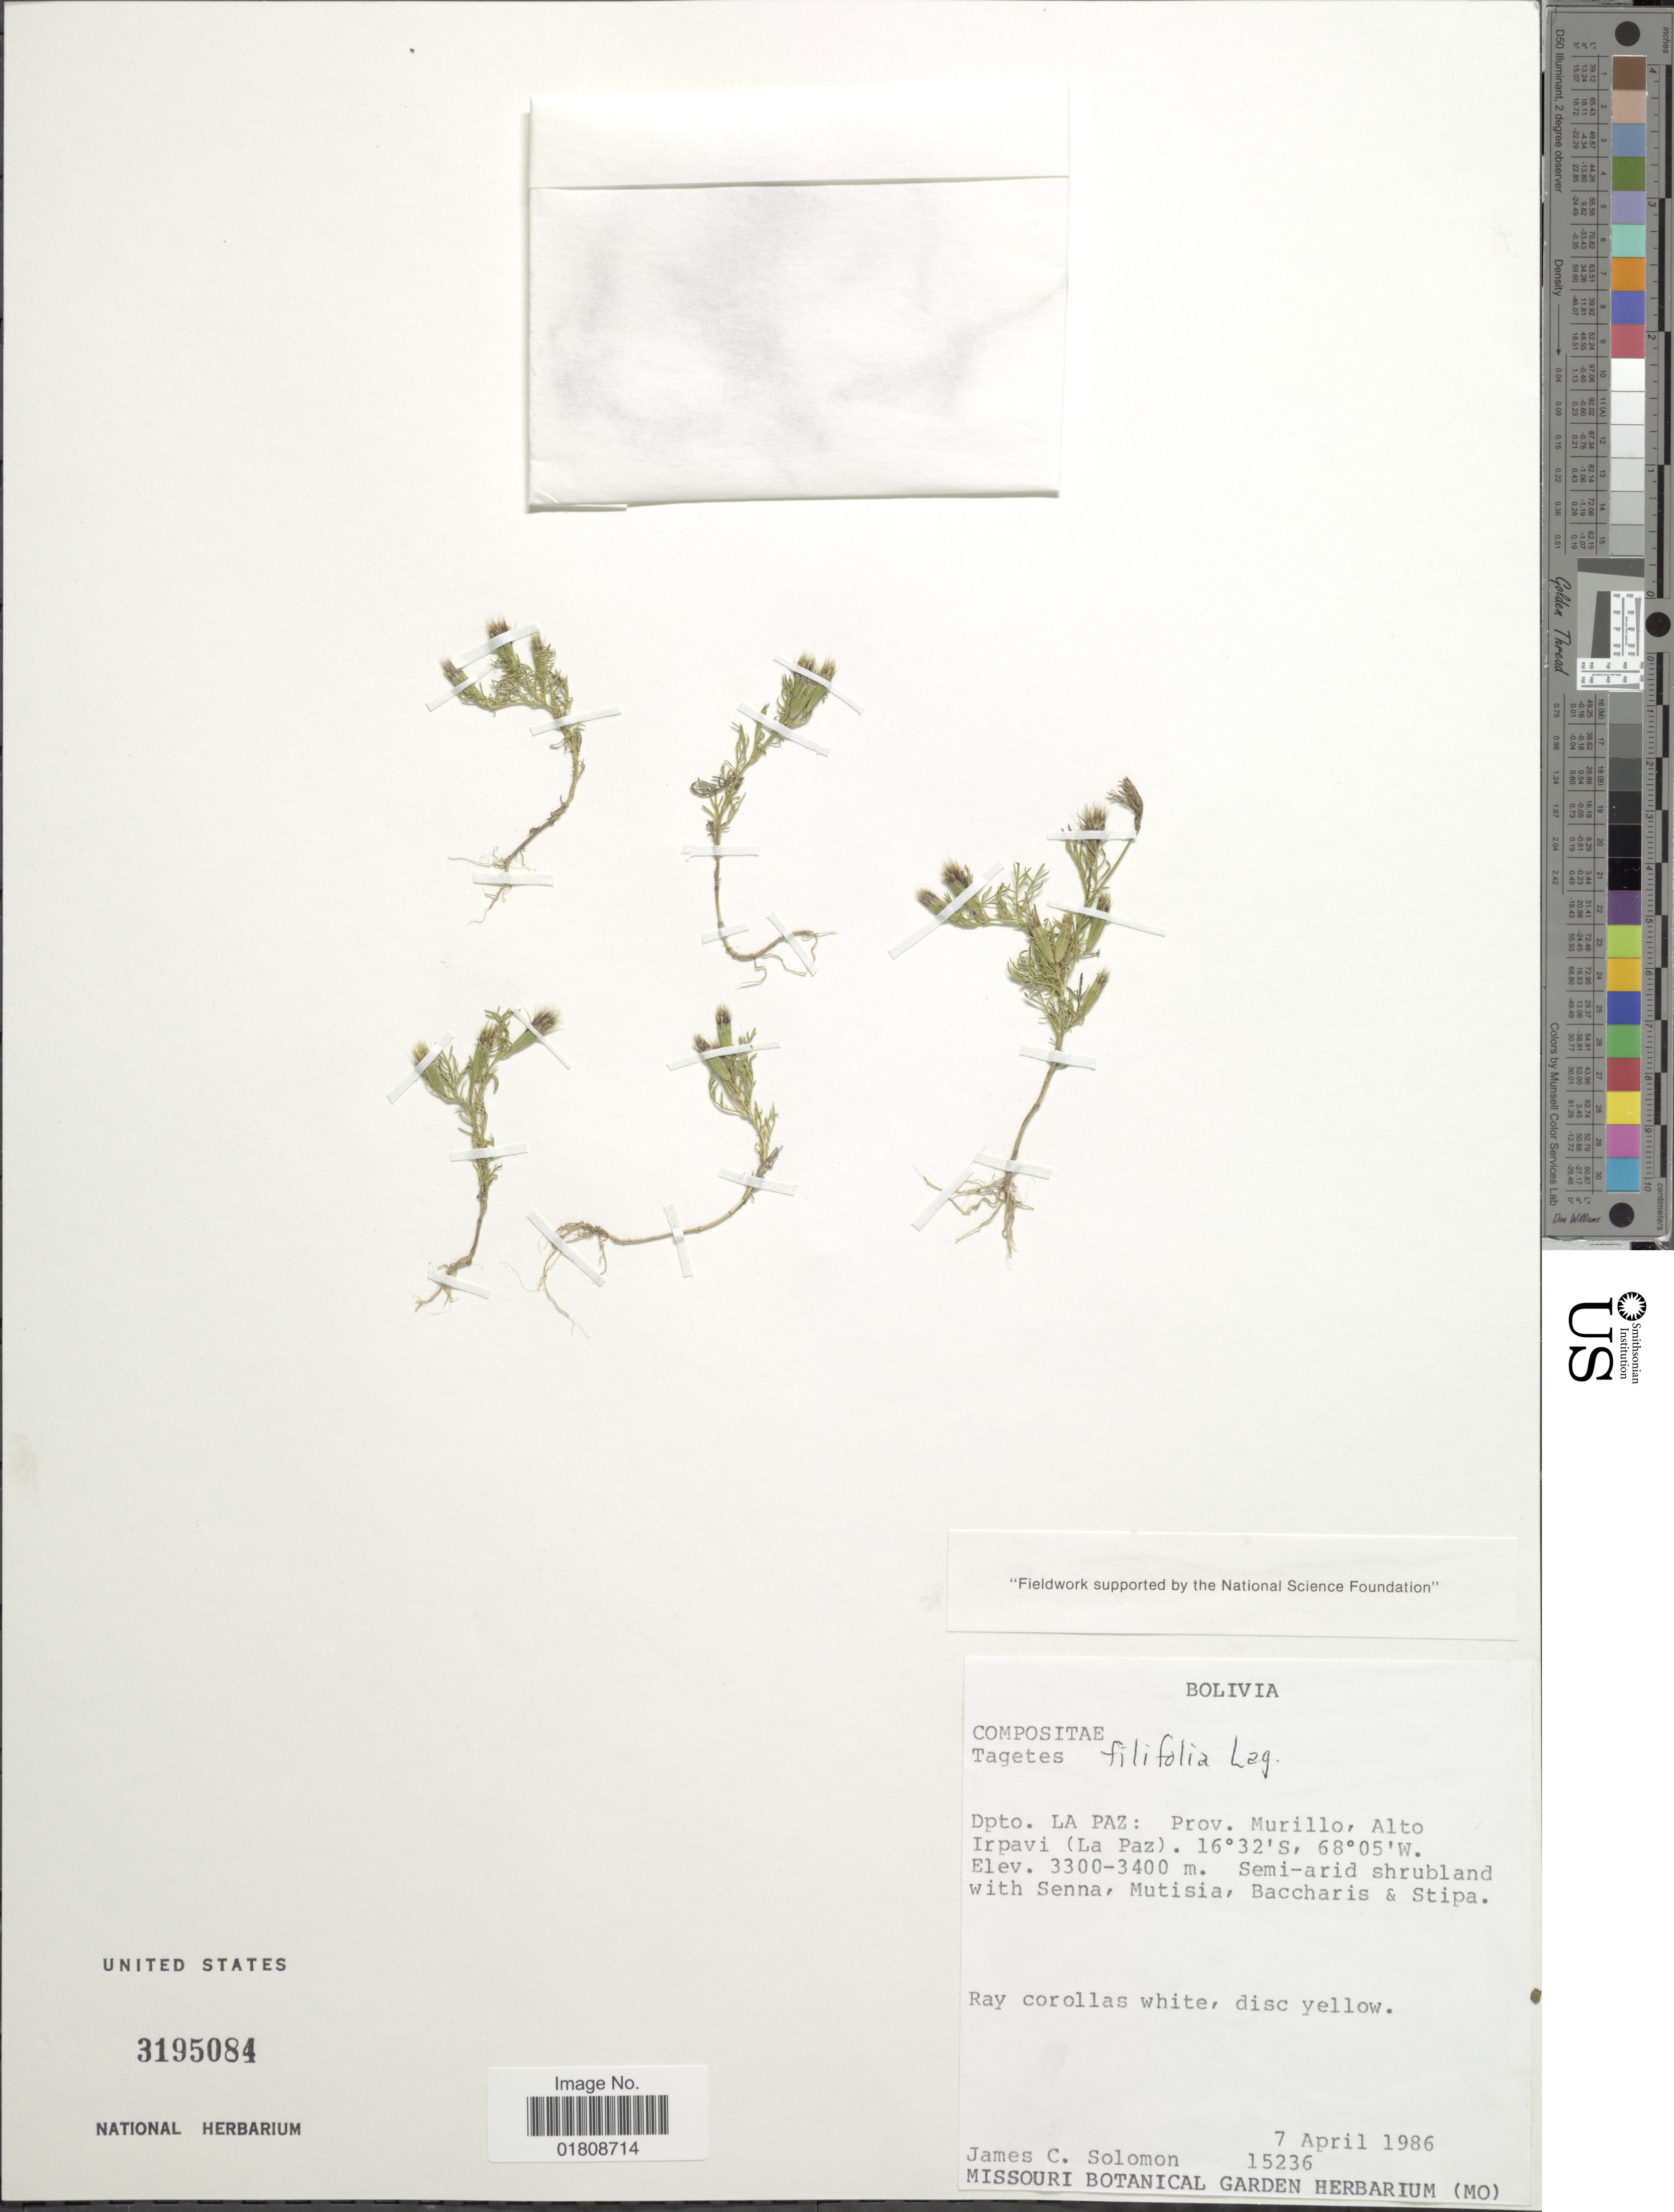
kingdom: Plantae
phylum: Tracheophyta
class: Magnoliopsida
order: Asterales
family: Asteraceae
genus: Tagetes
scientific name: Tagetes filifolia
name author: Lag.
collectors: J. C. Solomon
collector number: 15236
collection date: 1986-04-07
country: Bolivia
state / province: La Paz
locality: Prov. Murillo, Alto Irpavi (La Paz)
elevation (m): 3300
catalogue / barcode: US 3195084